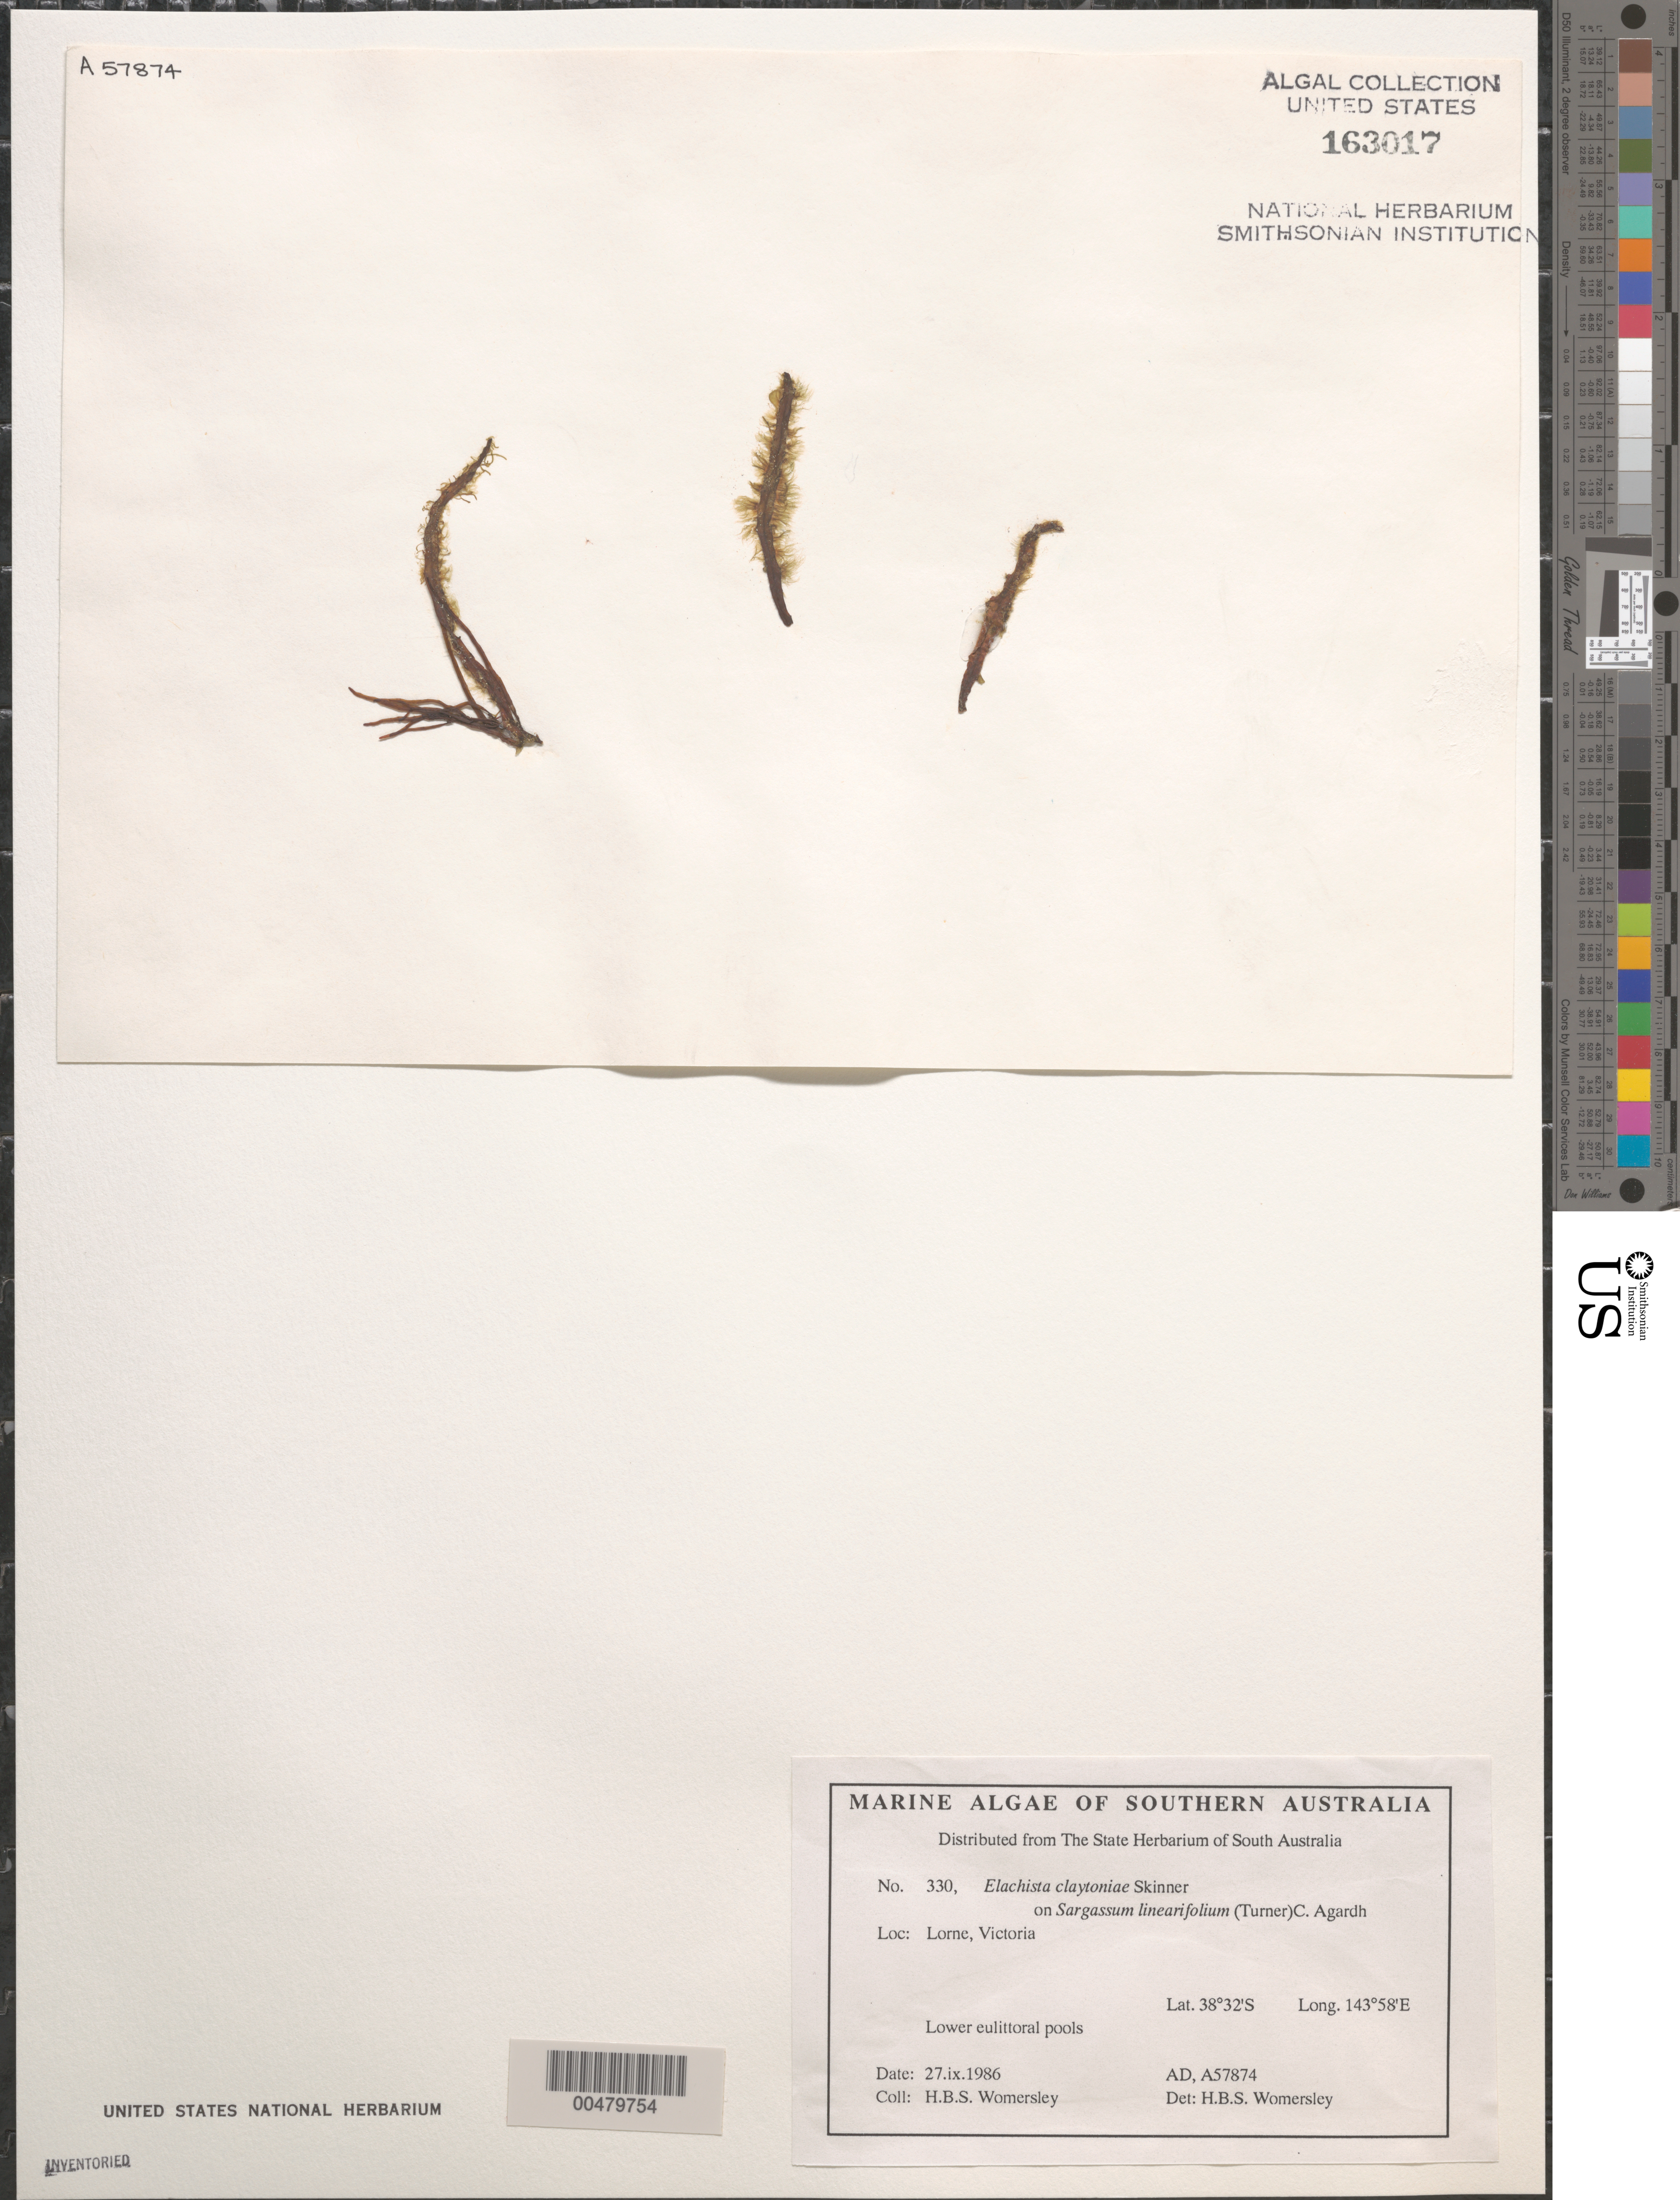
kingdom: Chromista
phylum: Ochrophyta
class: Phaeophyceae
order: Ectocarpales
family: Chordariaceae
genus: Elachista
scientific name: Elachista claytoniae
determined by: Womersley, H. B. S.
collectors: H. B. S. Womersley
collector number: Ad A57874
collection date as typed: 27 Sep 1986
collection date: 1986-09-27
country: Australia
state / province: Victoria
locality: Lorne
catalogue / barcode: US 163017